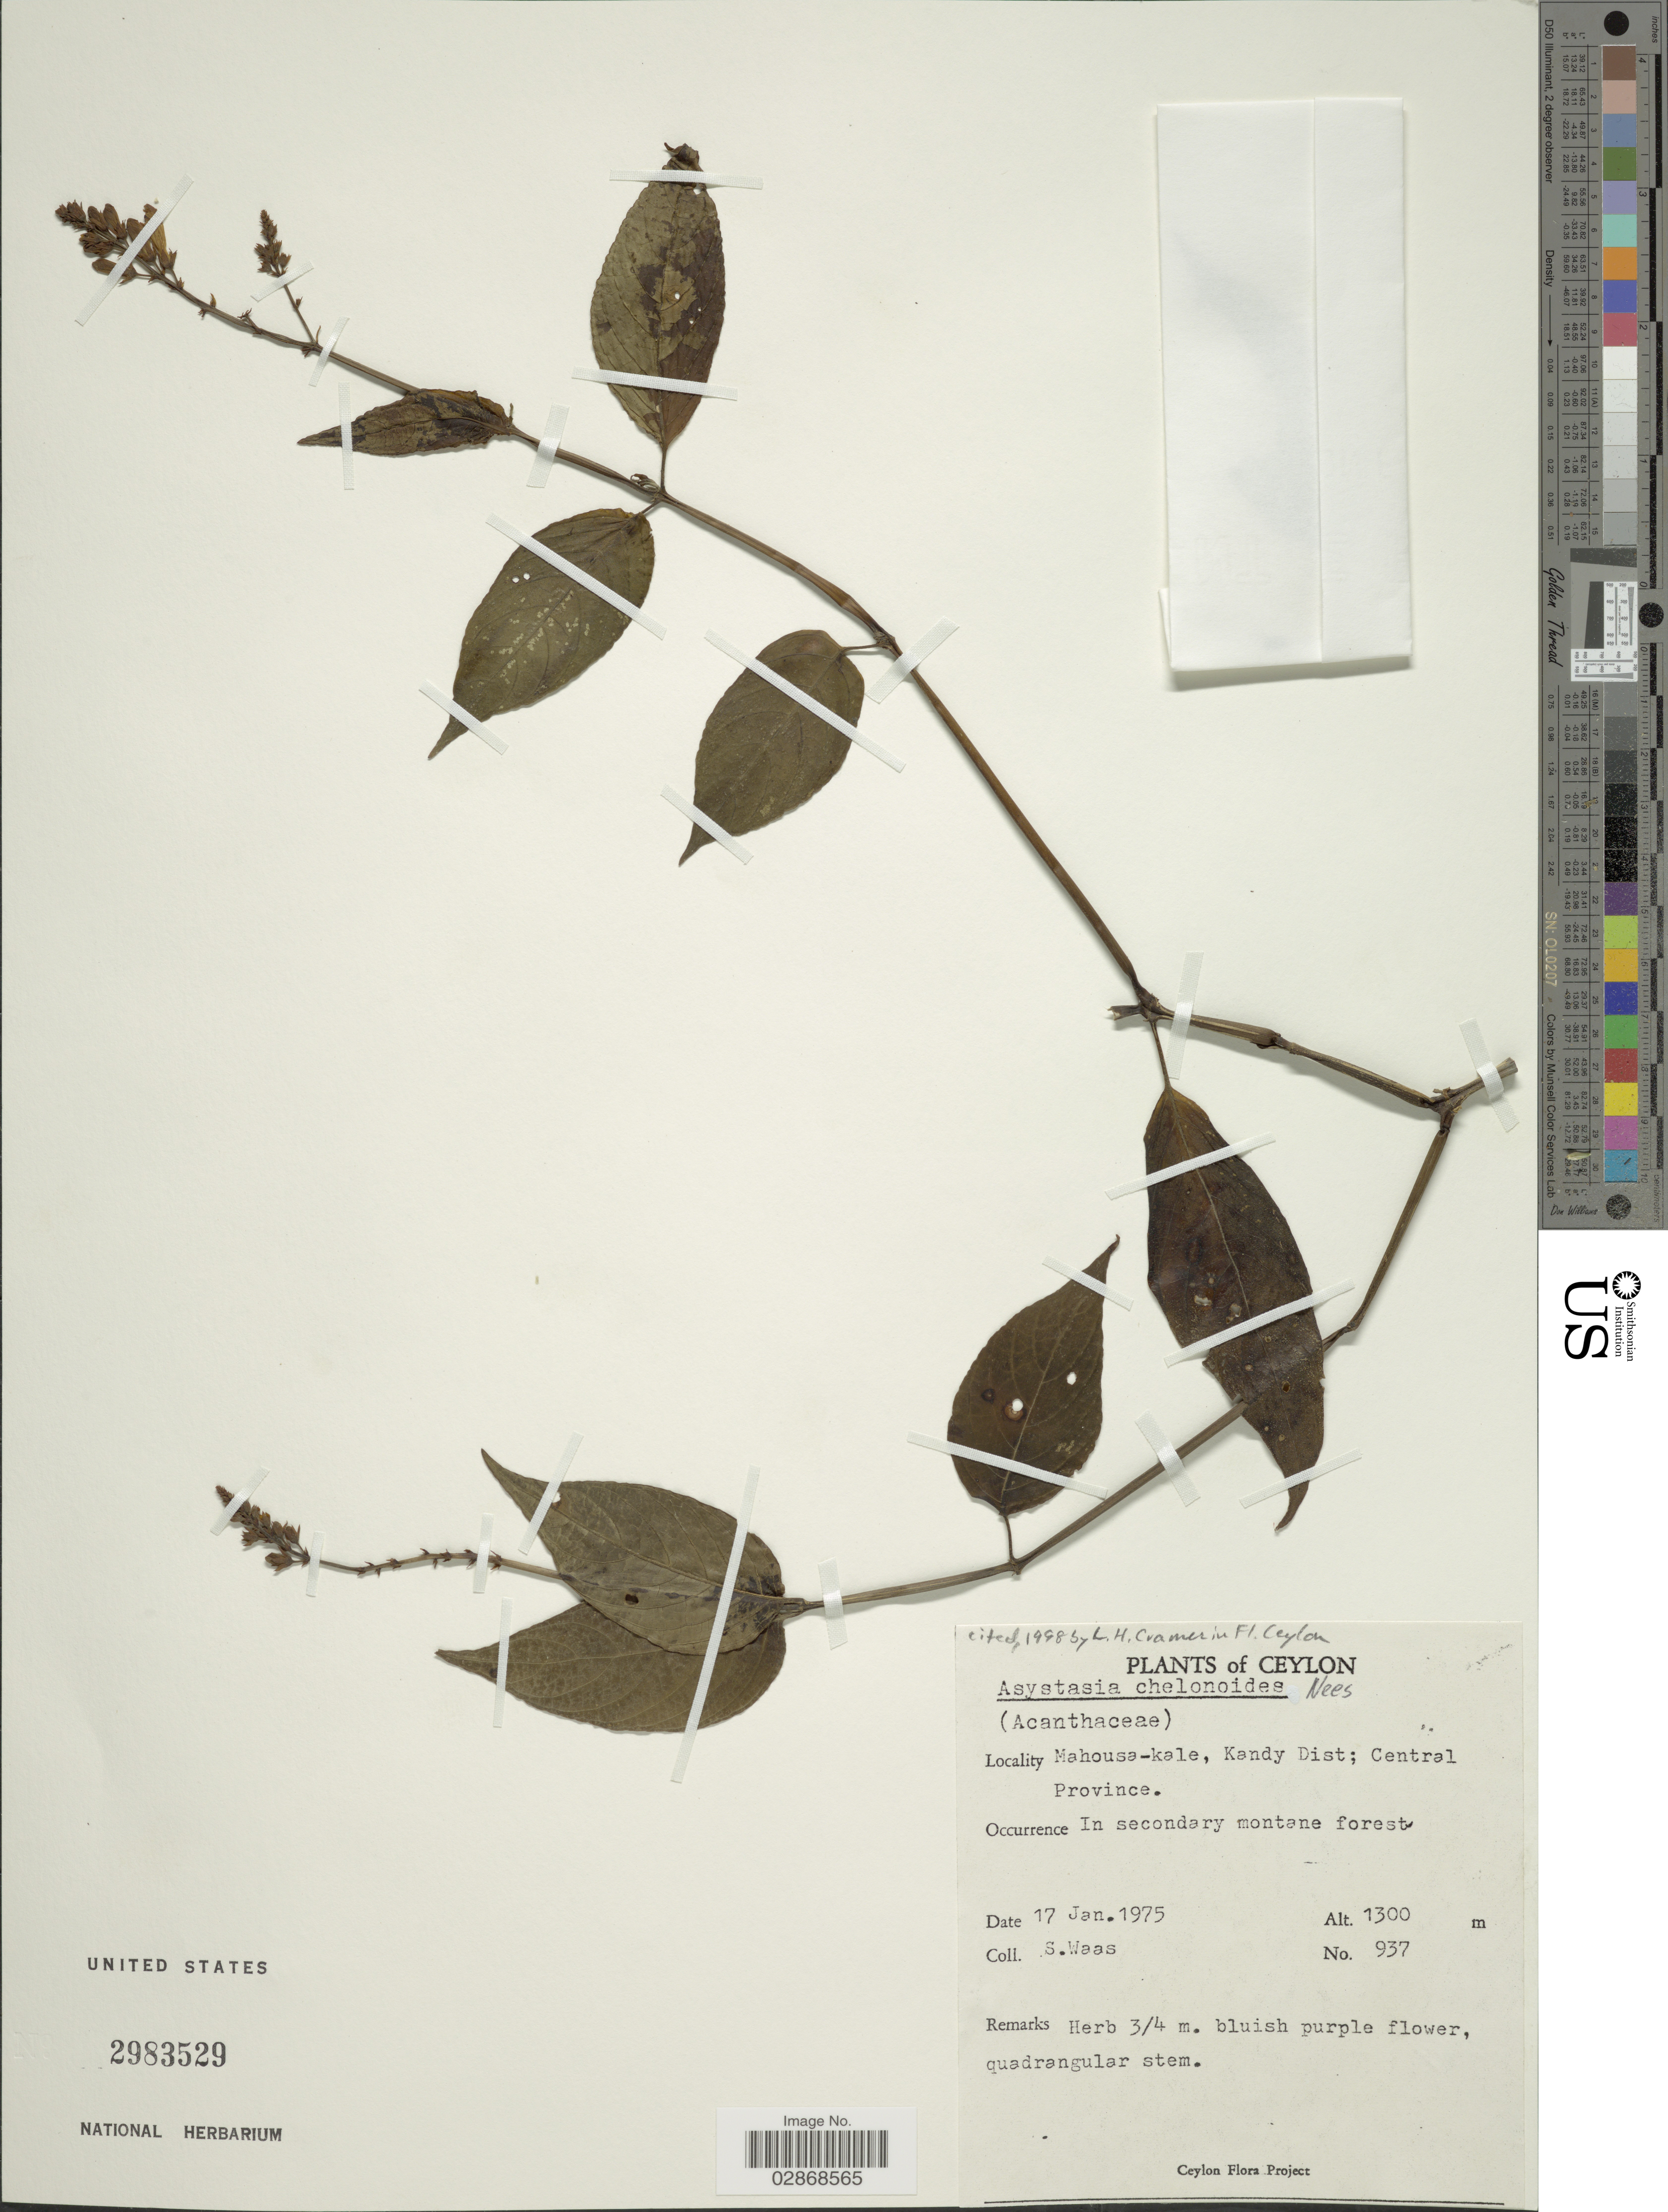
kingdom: Plantae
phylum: Tracheophyta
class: Magnoliopsida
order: Lamiales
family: Acanthaceae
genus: Asystasia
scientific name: Asystasia chelonoides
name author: Nees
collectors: S. Waas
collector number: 937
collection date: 1975-01-17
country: Sri Lanka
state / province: Central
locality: Ceylon. Mahousa-kale, Kandy Dist.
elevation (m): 1300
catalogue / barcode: US 2983529